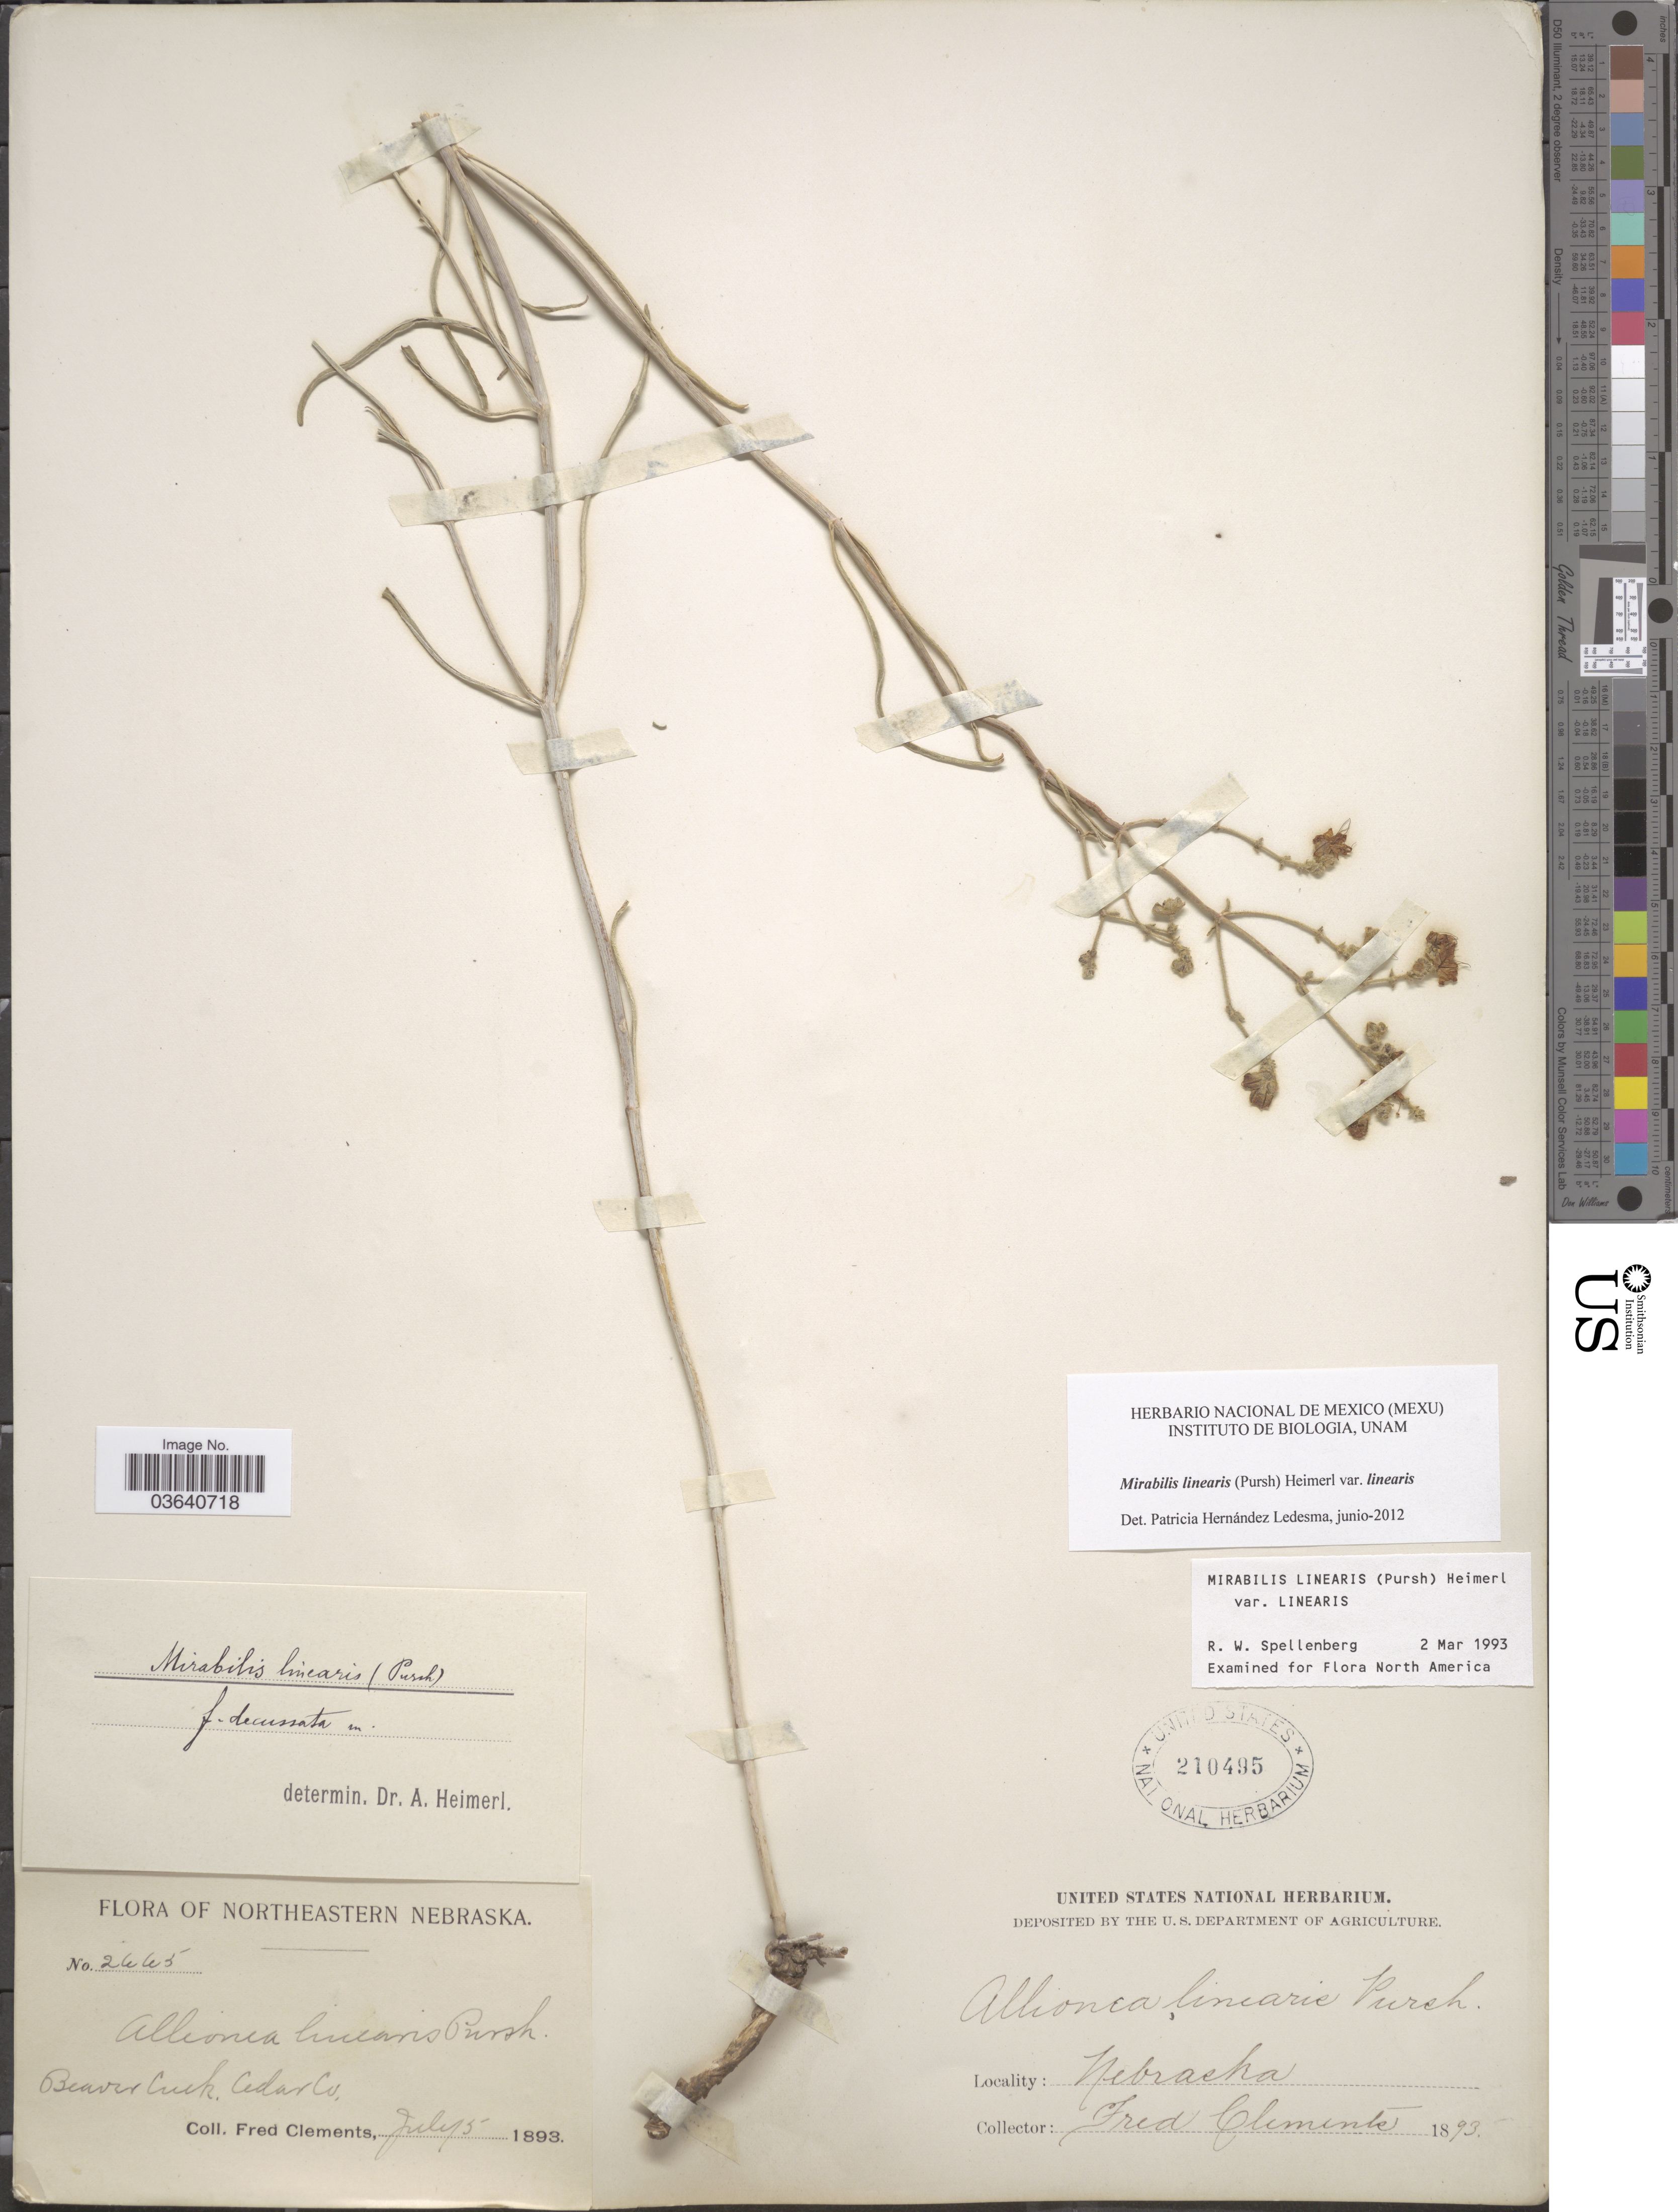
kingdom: Plantae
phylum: Tracheophyta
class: Magnoliopsida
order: Caryophyllales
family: Nyctaginaceae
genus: Mirabilis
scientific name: Mirabilis linearis var. linearis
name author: (Pursh) Heimerl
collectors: F. Clements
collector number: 2665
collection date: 1893-07-05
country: United States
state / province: Nebraska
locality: Northeastern Nebraska. Beaver Creek, Cedar Co.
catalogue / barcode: US 210495